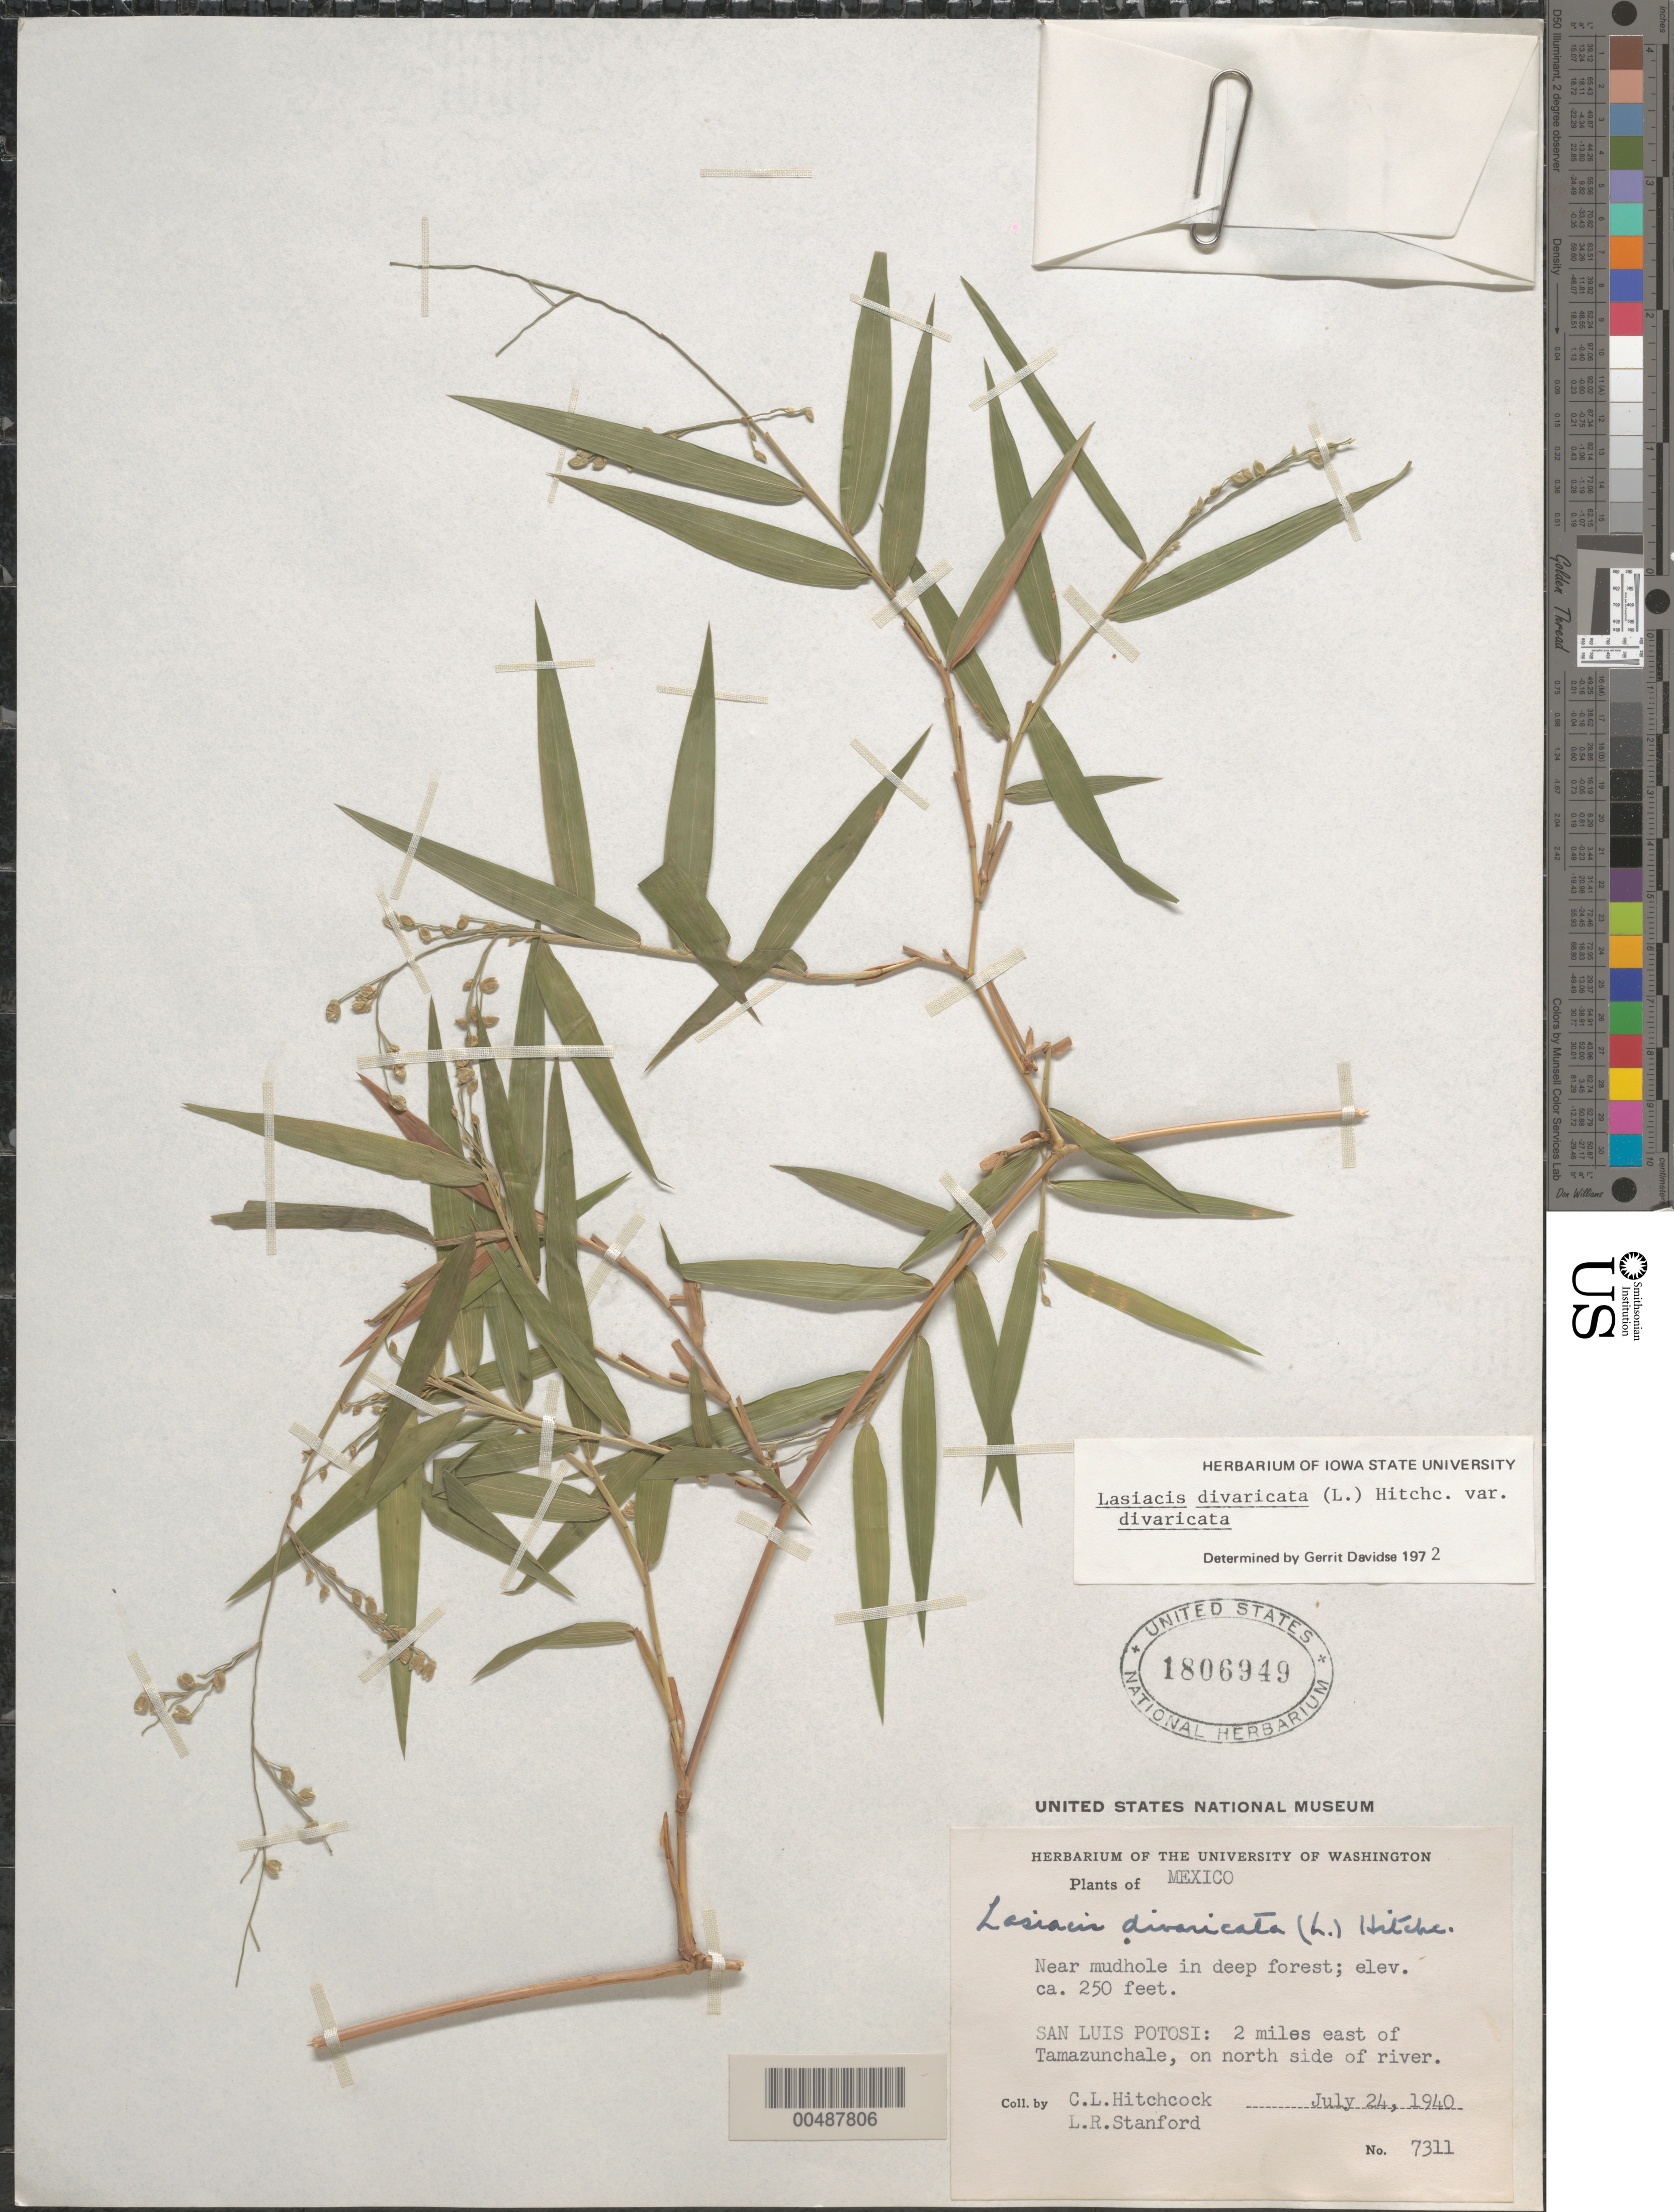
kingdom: Plantae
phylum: Tracheophyta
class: Liliopsida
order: Poales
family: Poaceae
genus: Lasiacis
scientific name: Lasiacis divaricata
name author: (L.) Hitchc.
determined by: Davidse, Gerrit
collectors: A. S. Hitchcock & L. R. Stanford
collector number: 7311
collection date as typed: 24 Jul 1940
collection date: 1940-07-24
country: Mexico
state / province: San Luis Potosi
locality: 2 mi E of Tamazunchale, on N side of river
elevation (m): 76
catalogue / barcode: US 1806949